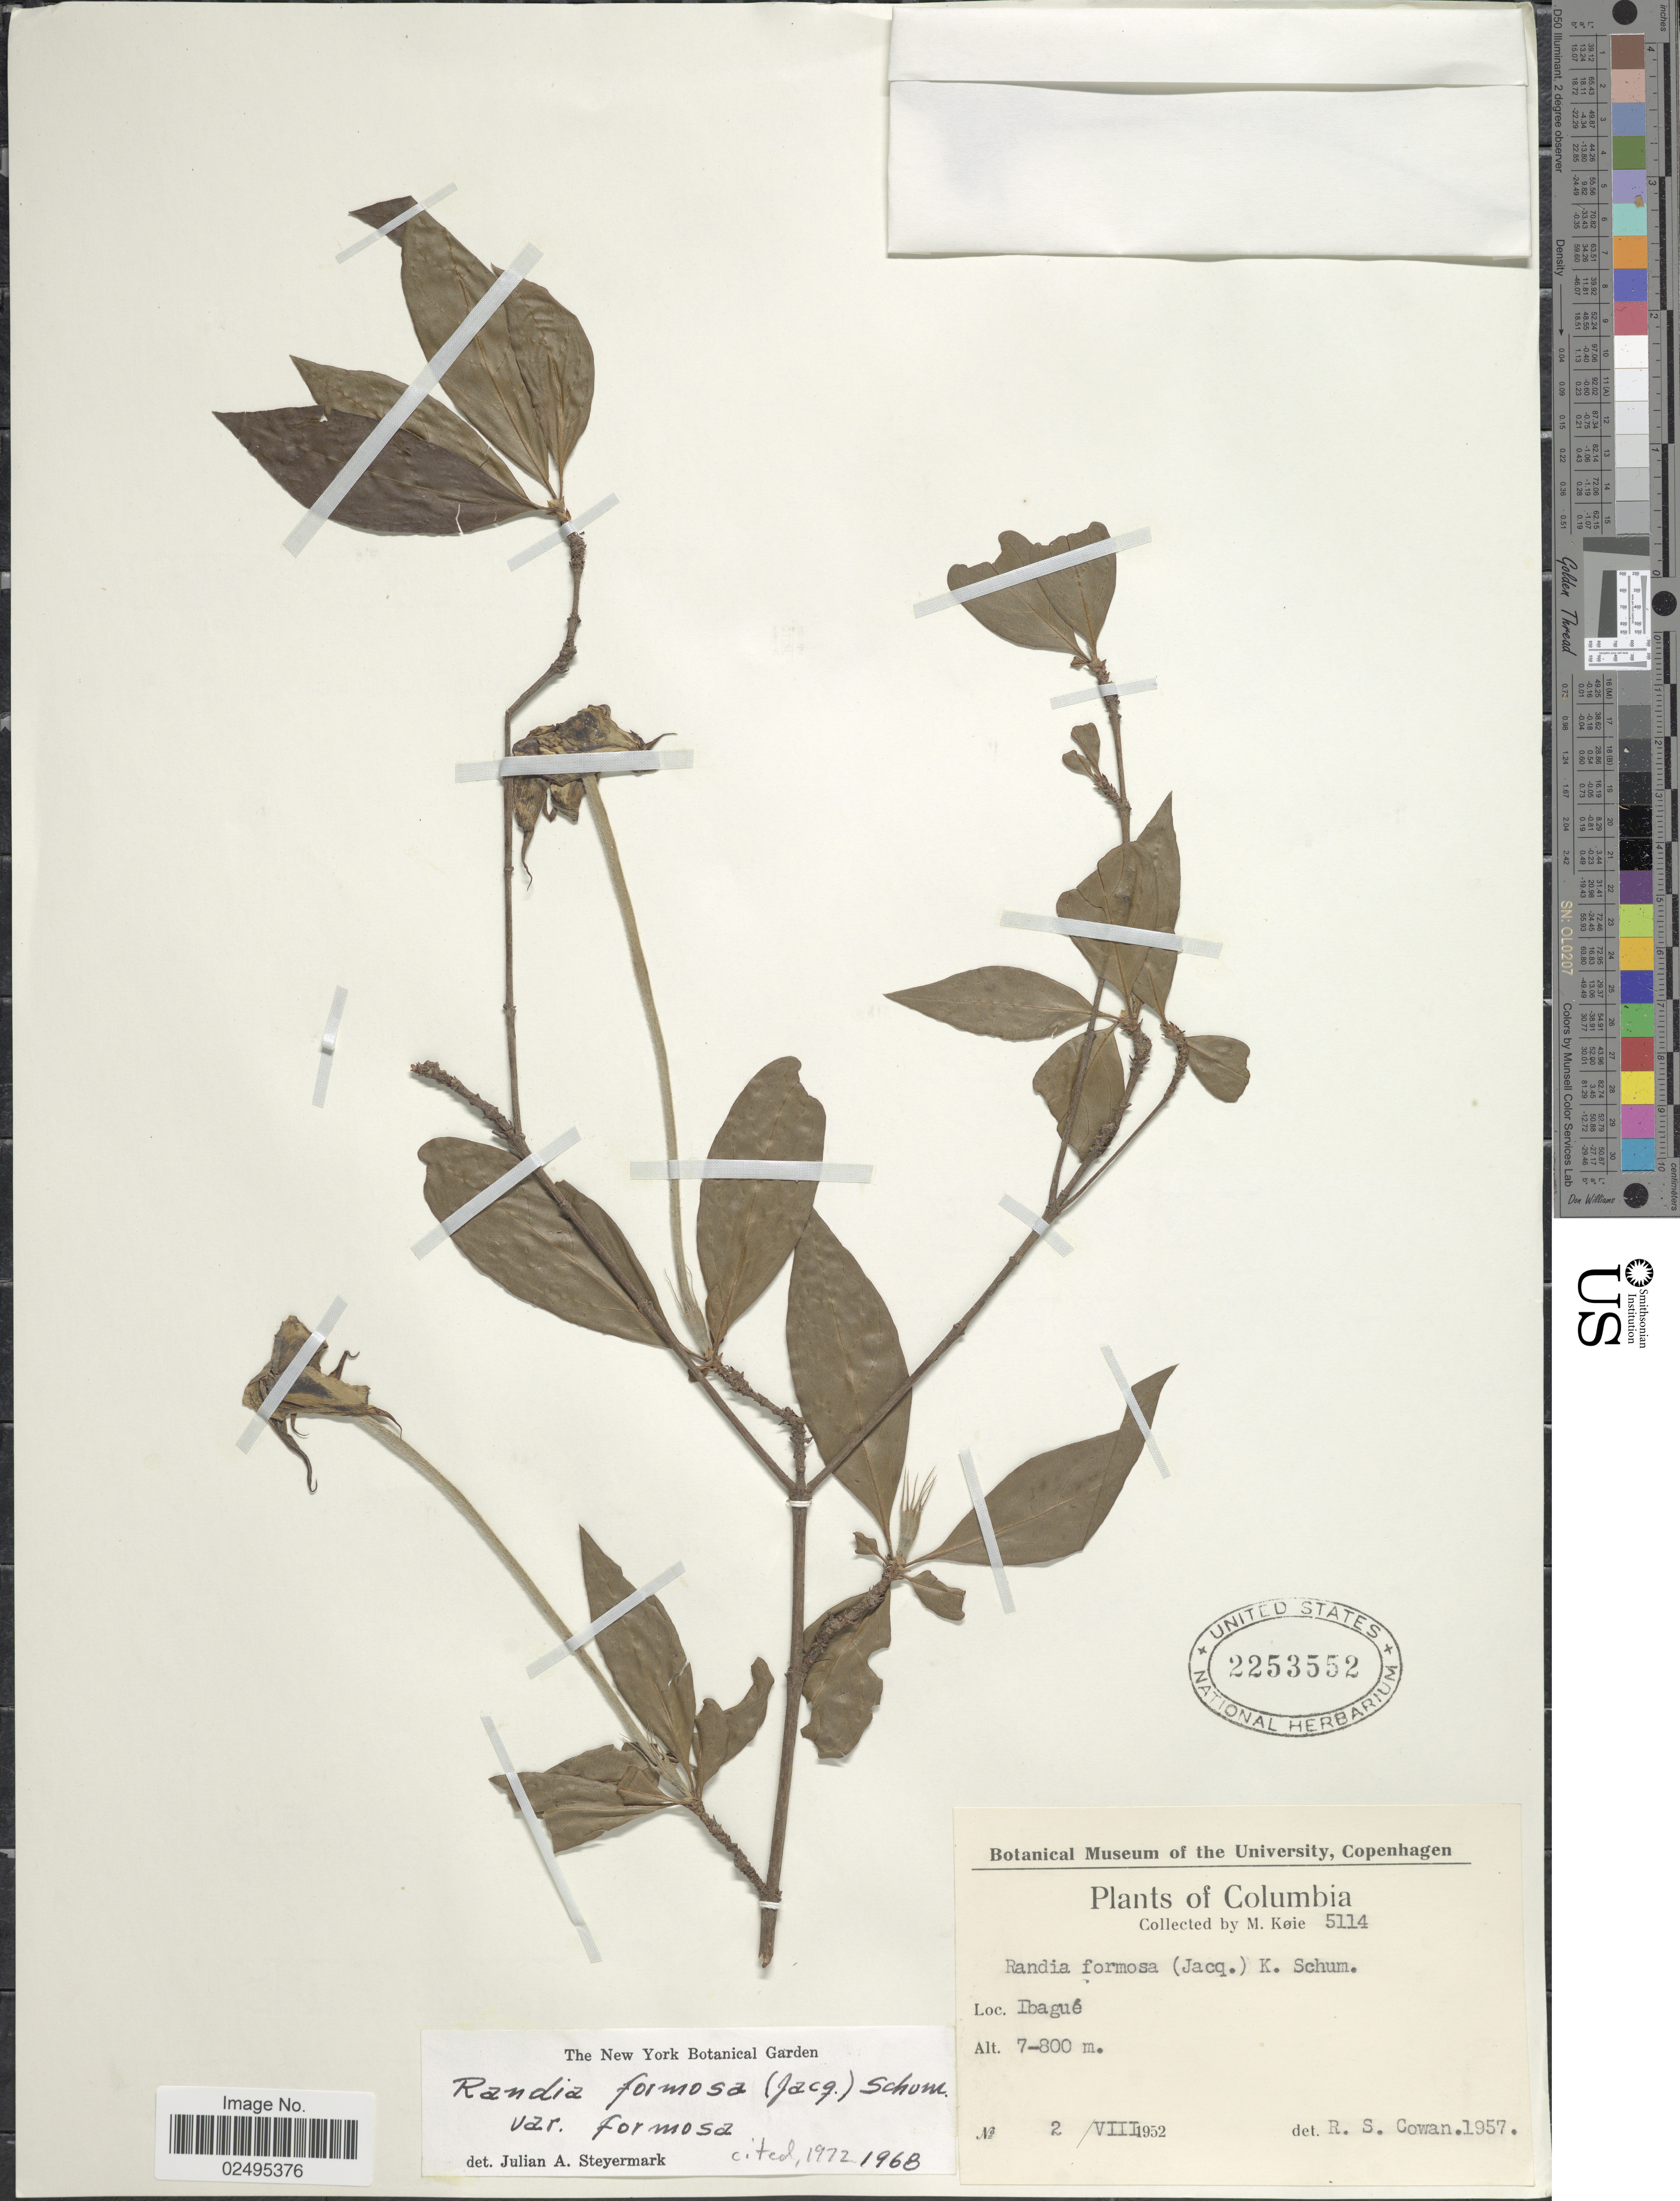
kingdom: Plantae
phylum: Tracheophyta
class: Magnoliopsida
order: Gentianales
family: Rubiaceae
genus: Rosenbergiodendron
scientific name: Rosenbergiodendron formosum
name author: (Jacq.) Fagerl.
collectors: M. Köie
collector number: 5114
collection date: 1952-08-02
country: Colombia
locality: Ibague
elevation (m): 700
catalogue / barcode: US 2253552